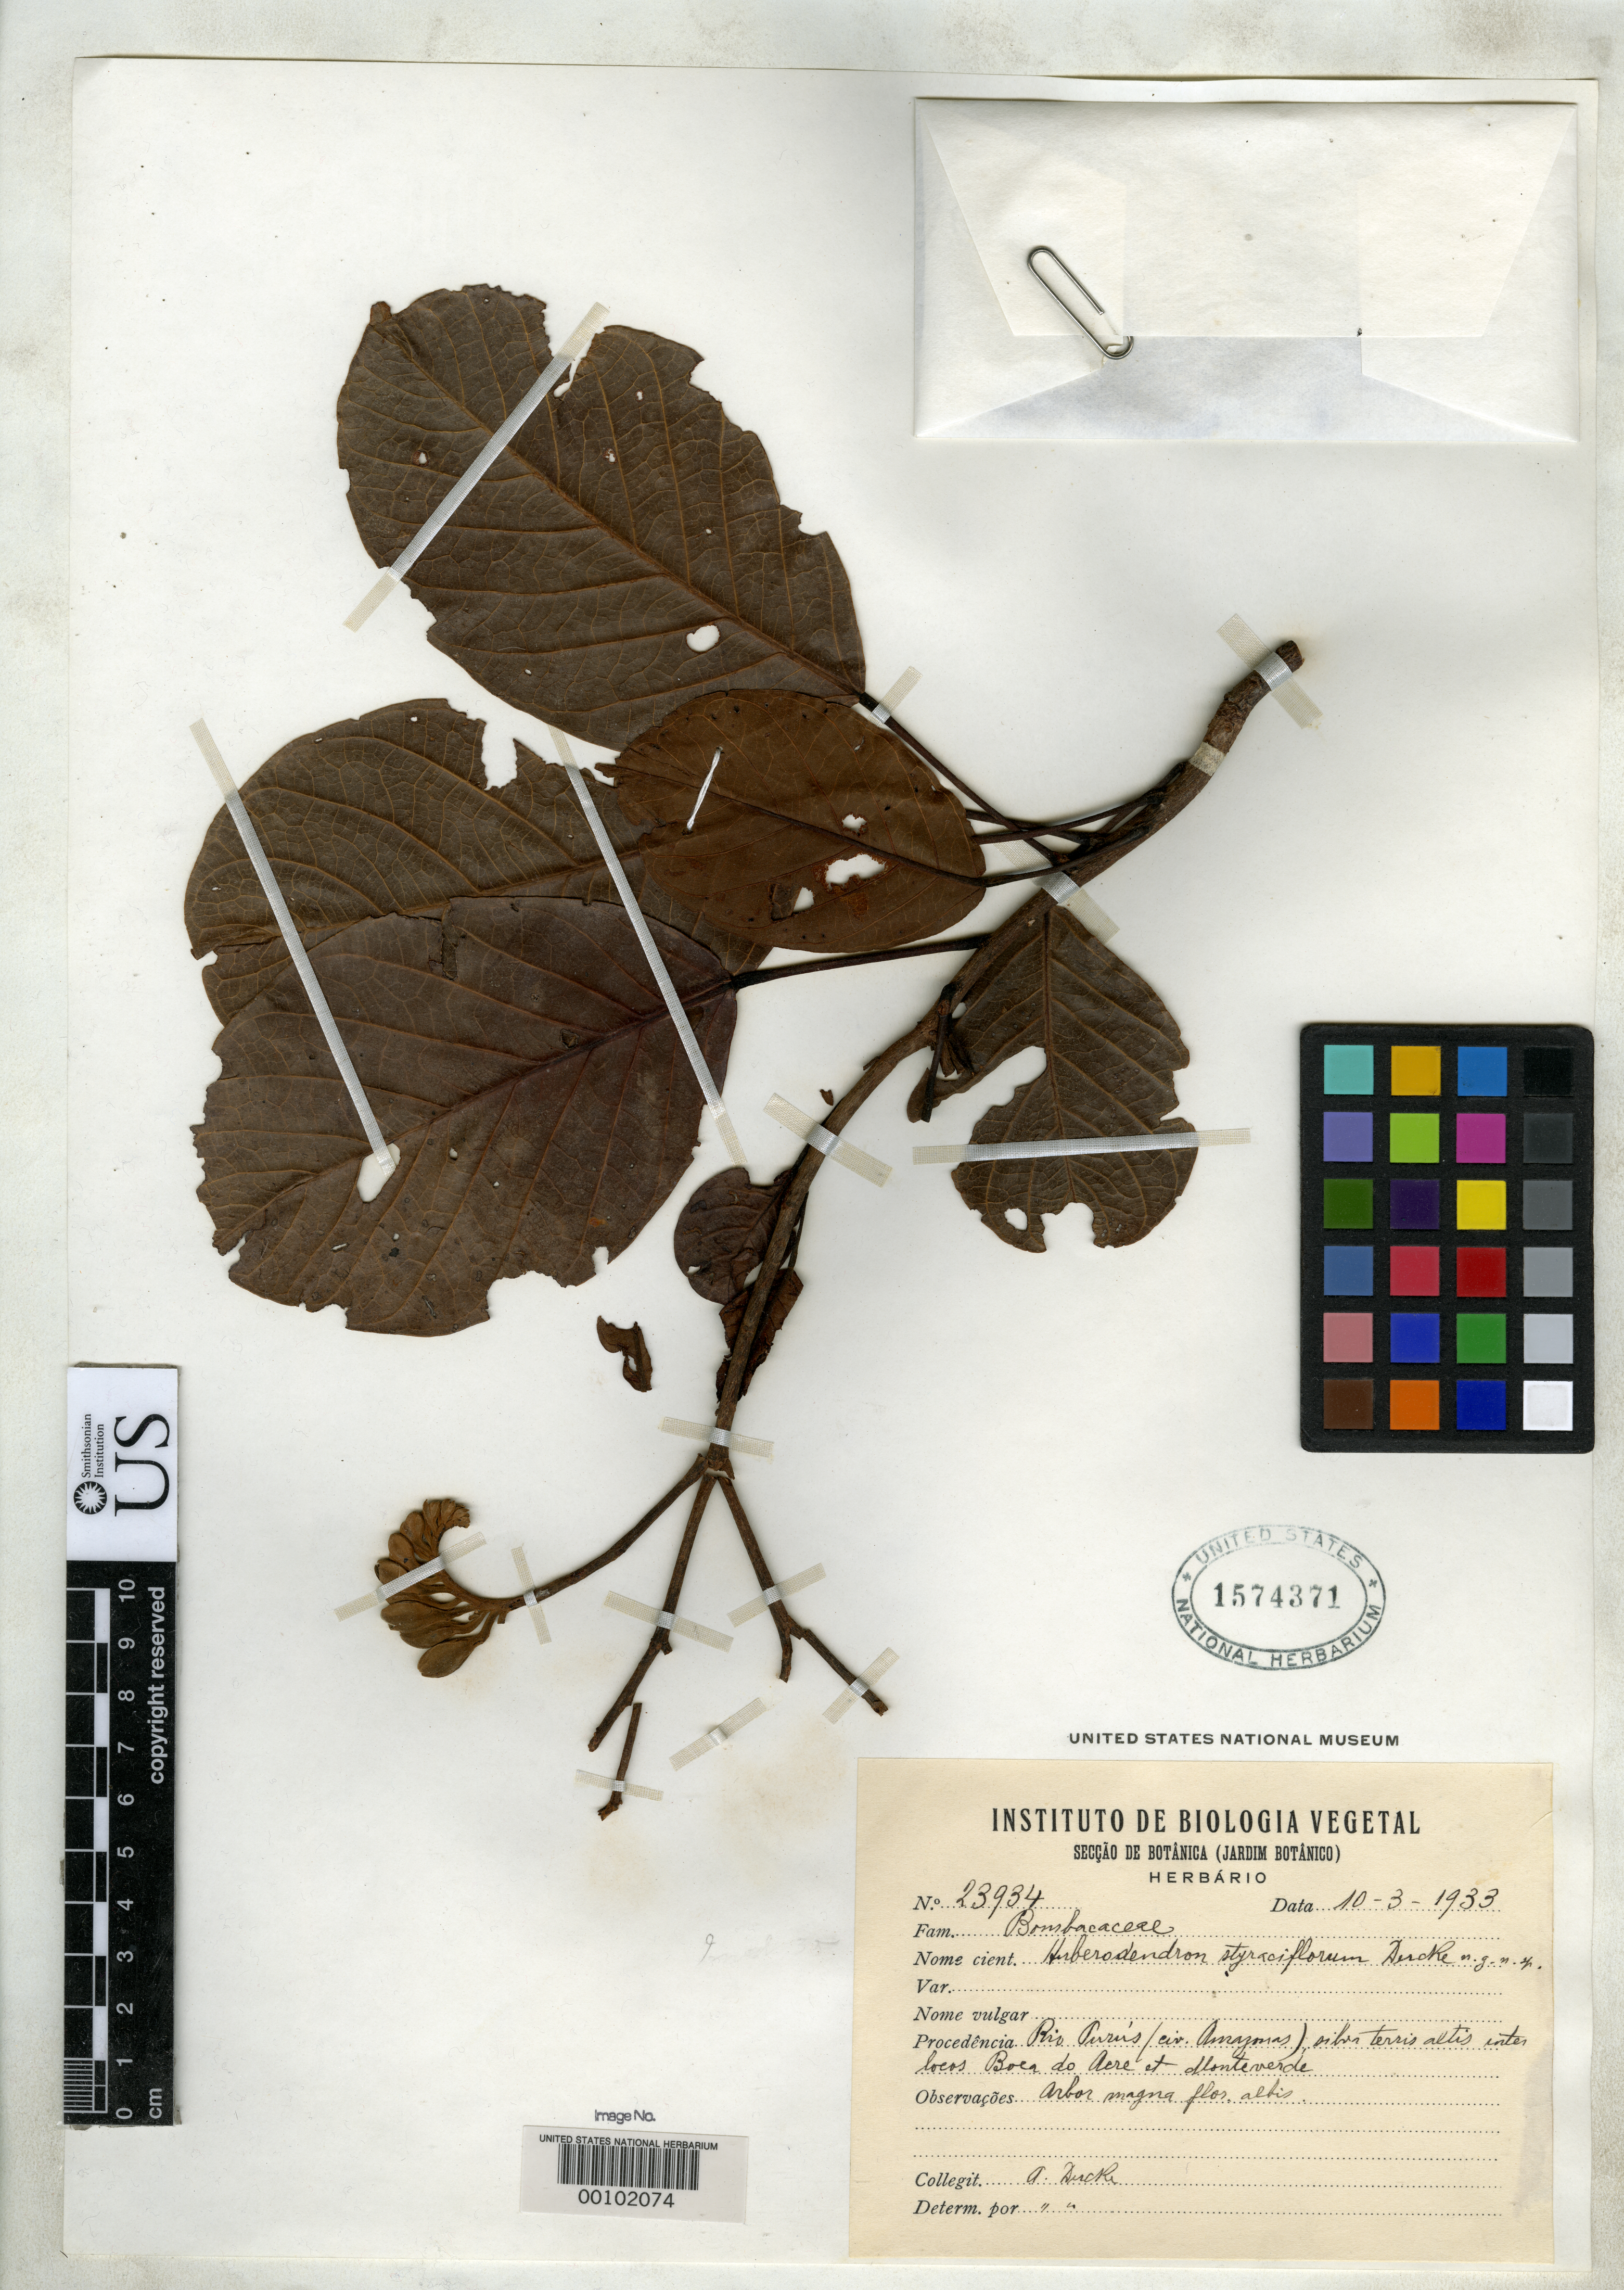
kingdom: Plantae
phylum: Tracheophyta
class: Magnoliopsida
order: Malvales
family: Malvaceae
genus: Huberodendron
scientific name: Huberodendron styraciflorum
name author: Ducke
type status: Isotype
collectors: A. Ducke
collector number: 23934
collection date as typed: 10 Mar 1933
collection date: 1933-03-10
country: Brazil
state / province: Amazonas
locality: Between Boca do Acre and Monteverde.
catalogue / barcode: US 1574371